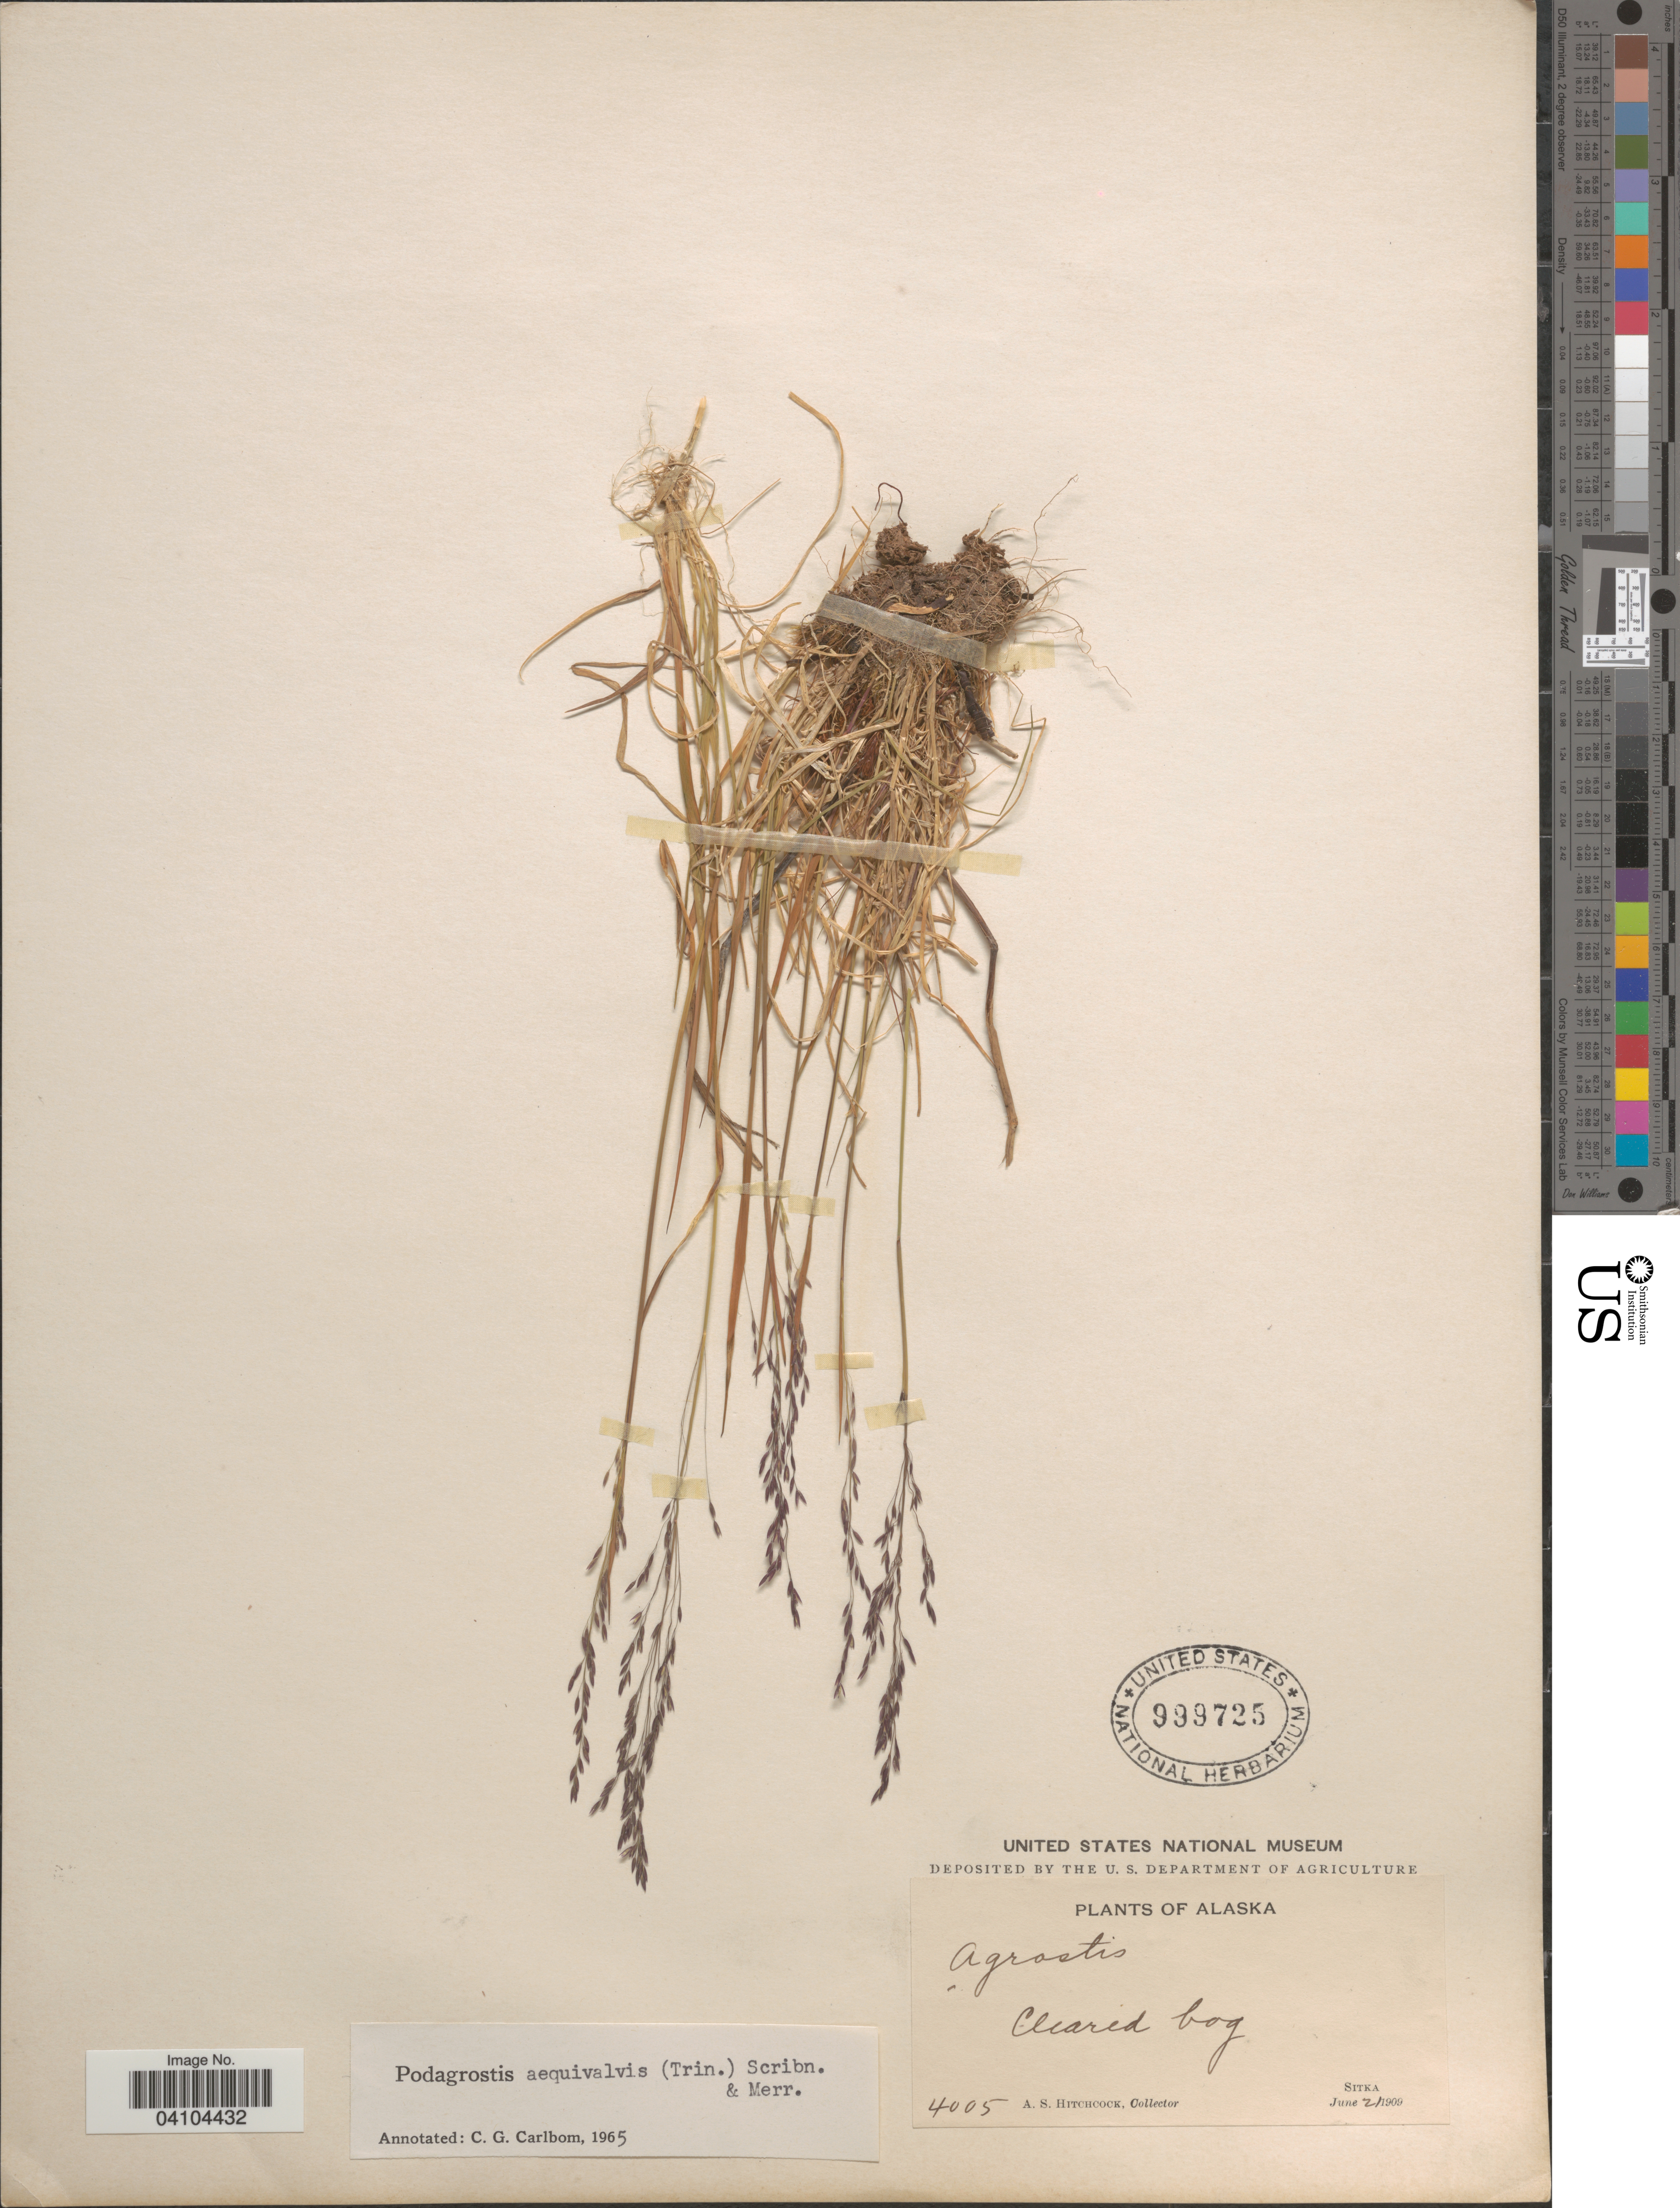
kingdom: Plantae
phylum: Tracheophyta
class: Liliopsida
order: Poales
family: Poaceae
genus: Podagrostis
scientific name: Podagrostis aequivalvis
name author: (Trin.) Scribn. & Merr.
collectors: A. S. Hitchcock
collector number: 4005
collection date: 1909-06-21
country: United States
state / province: Alaska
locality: Sitka.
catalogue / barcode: US 999725